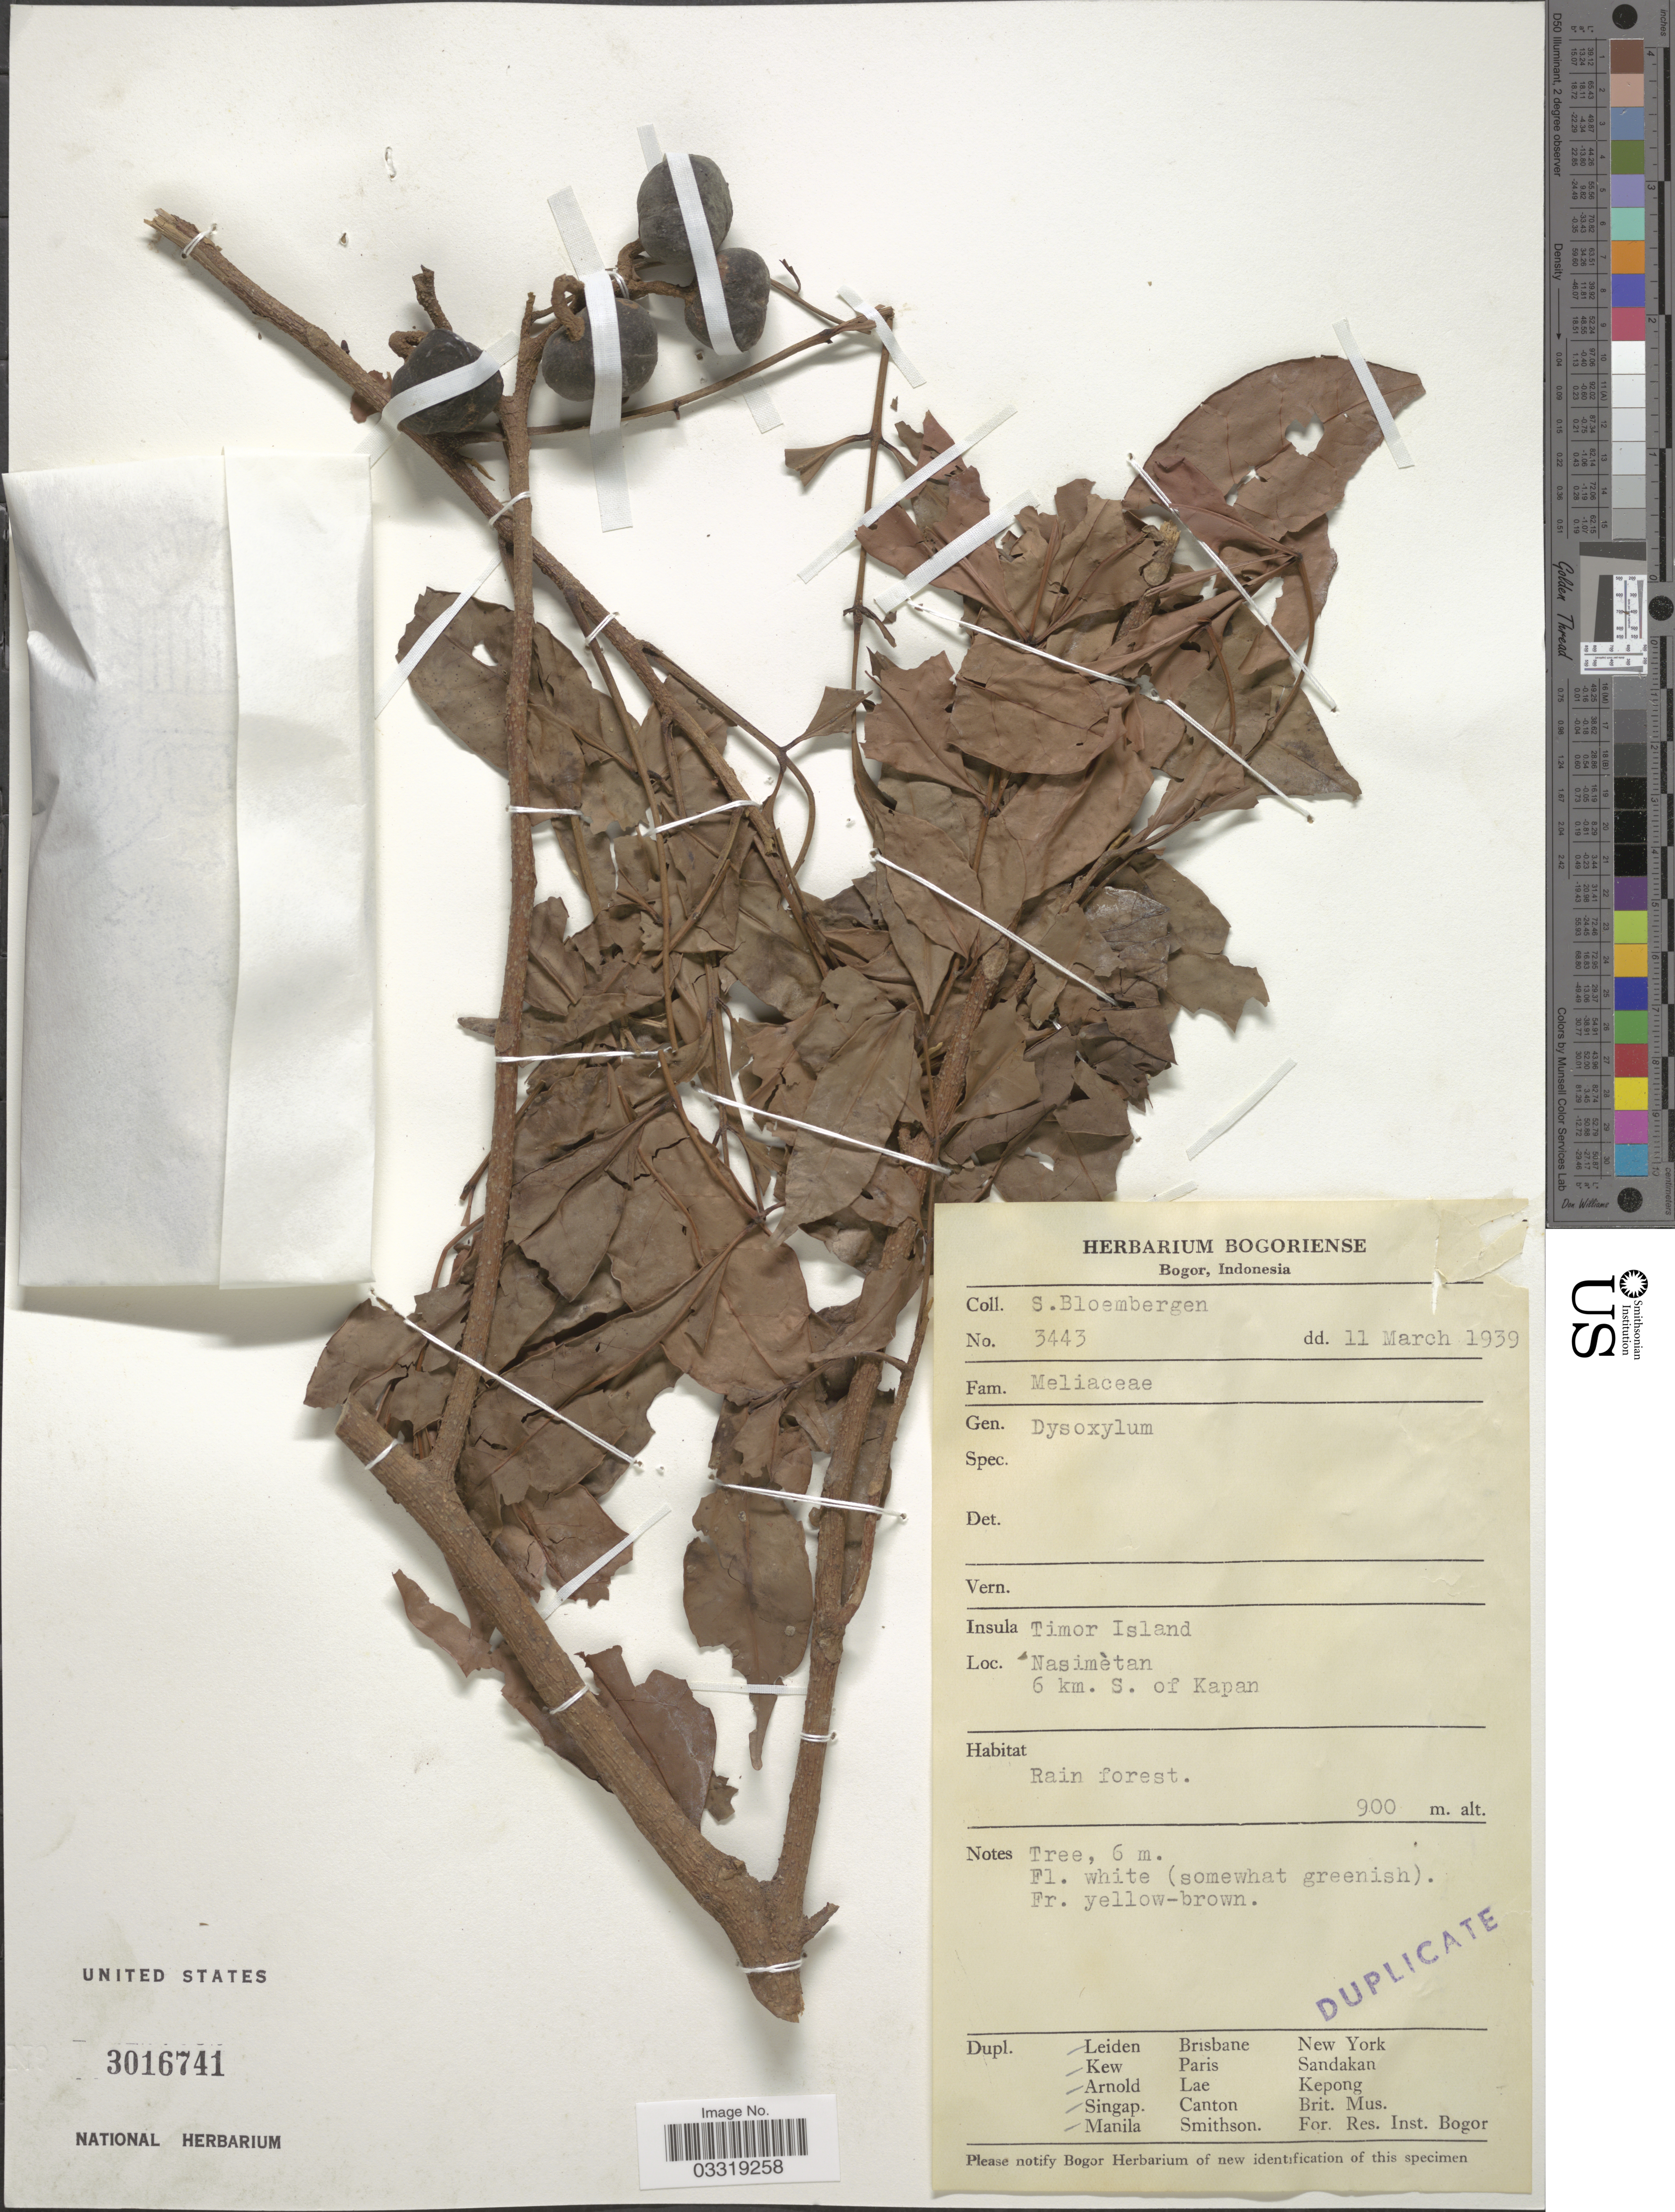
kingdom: Plantae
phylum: Tracheophyta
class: Magnoliopsida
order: Sapindales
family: Meliaceae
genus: Goniocheton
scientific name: Goniocheton arborescens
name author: Blume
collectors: S. Bloembergen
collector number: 3443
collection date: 1939-03-11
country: Indonesia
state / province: Nusa Tenggara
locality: Insula Timor Island. Nasimètan, 6 km. S. of Kapan.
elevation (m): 900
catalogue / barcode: US 3016741